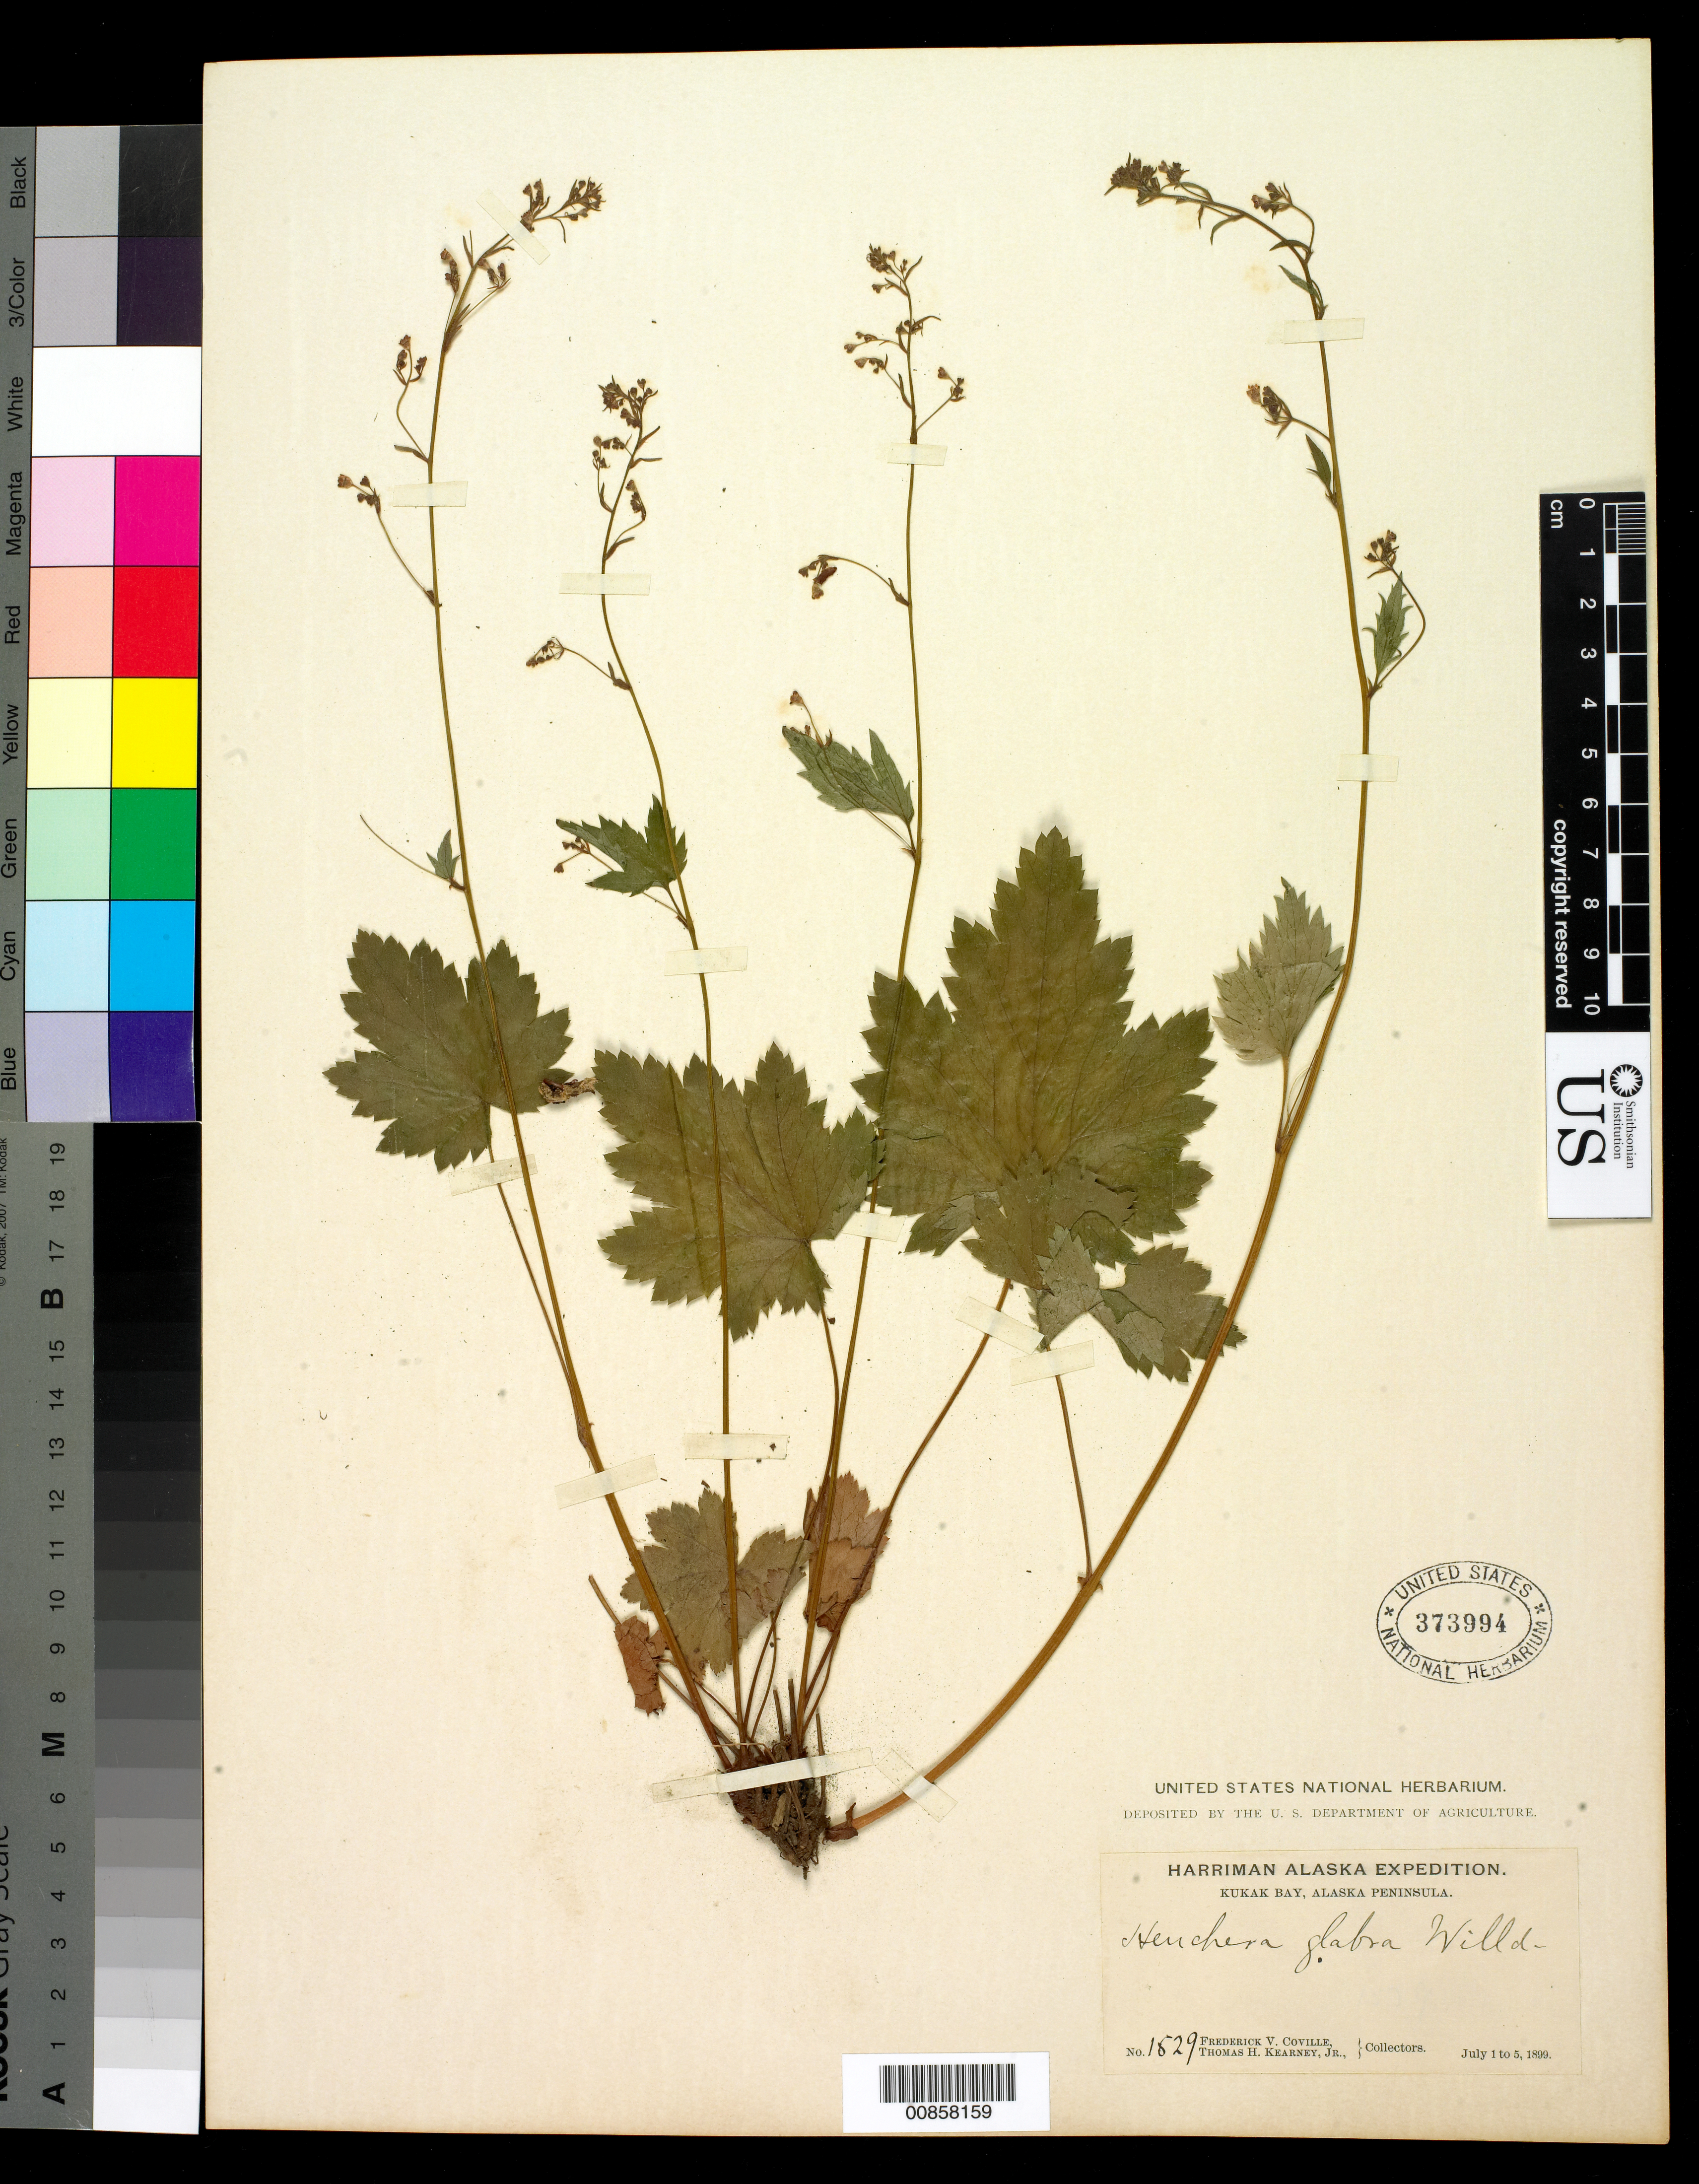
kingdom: Plantae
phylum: Tracheophyta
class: Magnoliopsida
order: Saxifragales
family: Saxifragaceae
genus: Heuchera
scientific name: Heuchera glabra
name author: Willd. ex Roem. & Schult.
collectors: F. V. Coville & T. H. Kearney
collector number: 1829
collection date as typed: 01 Jul 1899 to 05 Jul 1899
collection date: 1899-07-01/1899-07-05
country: United States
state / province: Alaska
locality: Kukak Bay, Alaska Peninsula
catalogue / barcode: US 373994